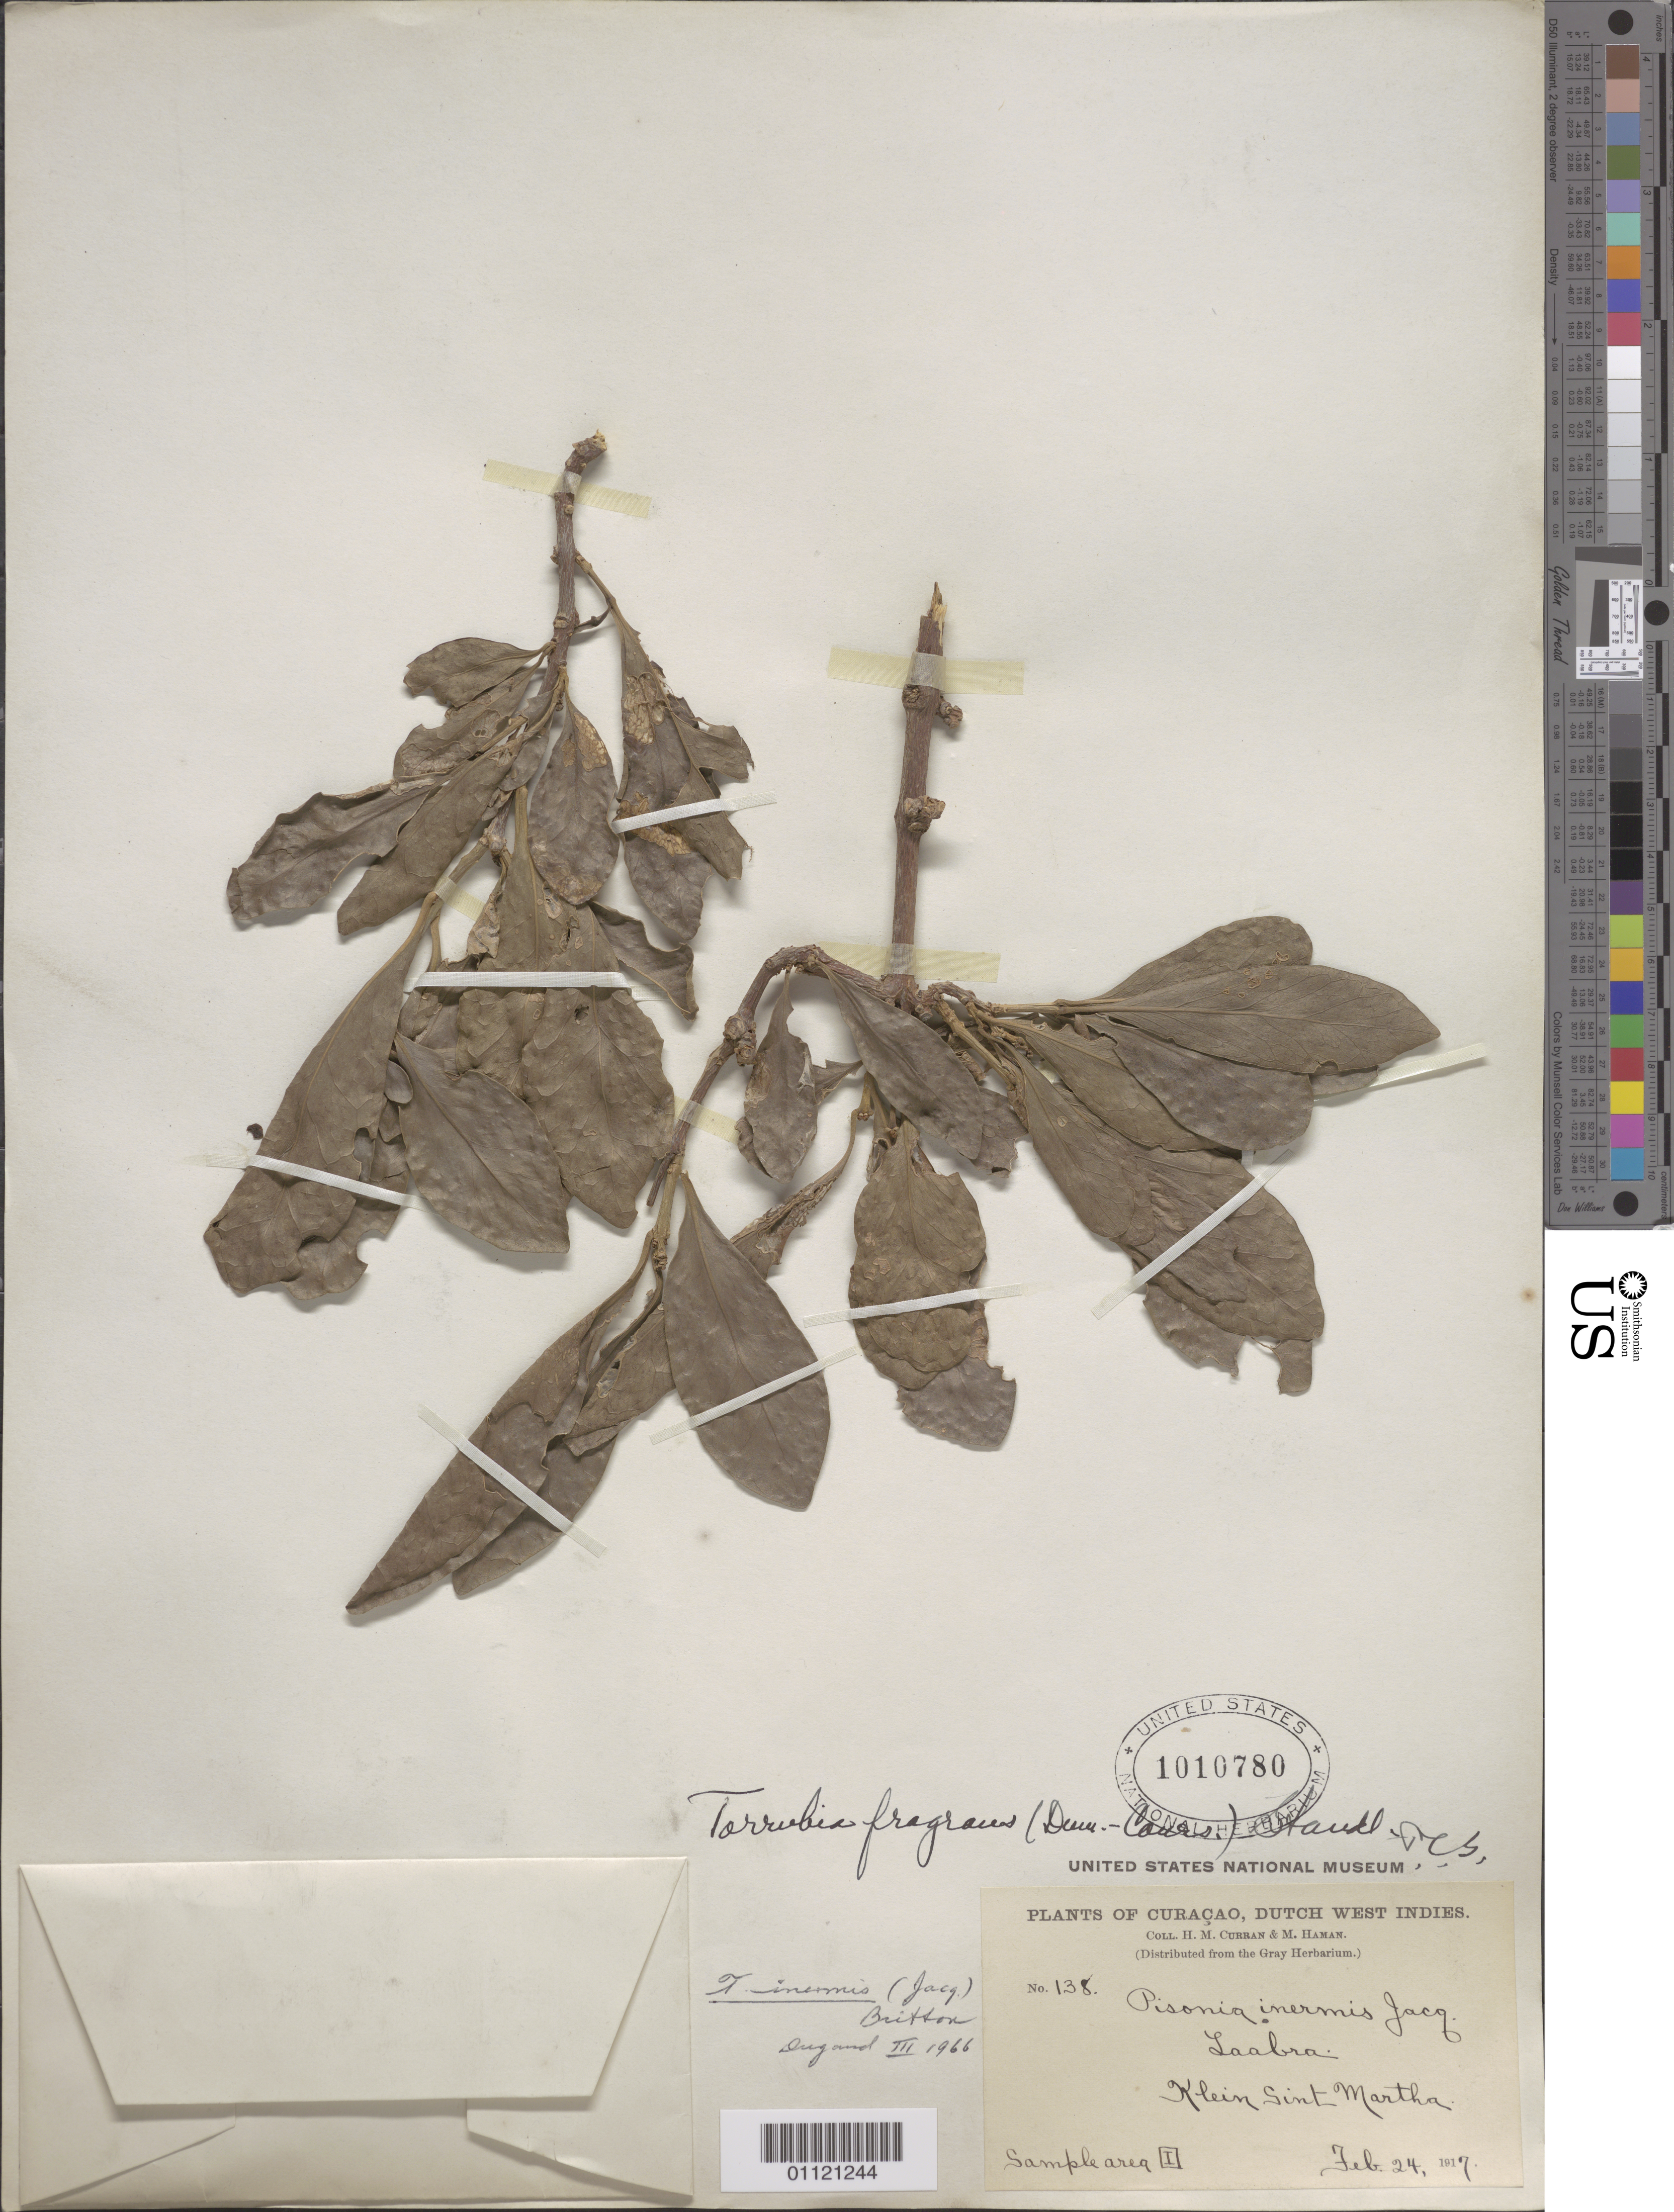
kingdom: Plantae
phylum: Tracheophyta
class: Magnoliopsida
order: Caryophyllales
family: Nyctaginaceae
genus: Guapira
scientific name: Guapira fragrans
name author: (Dum. Cours.) Little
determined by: Strong, Mark T., (BOT), Smithsonian Institution - National Museum of Natural History (UNITED STATES)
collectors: H. M. Curran & M. Haman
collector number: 138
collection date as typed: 24 Feb 1917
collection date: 1917-02-24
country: Curaçao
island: Curaçao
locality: Klein Sint Martha; Sample Area I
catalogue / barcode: US 1010780